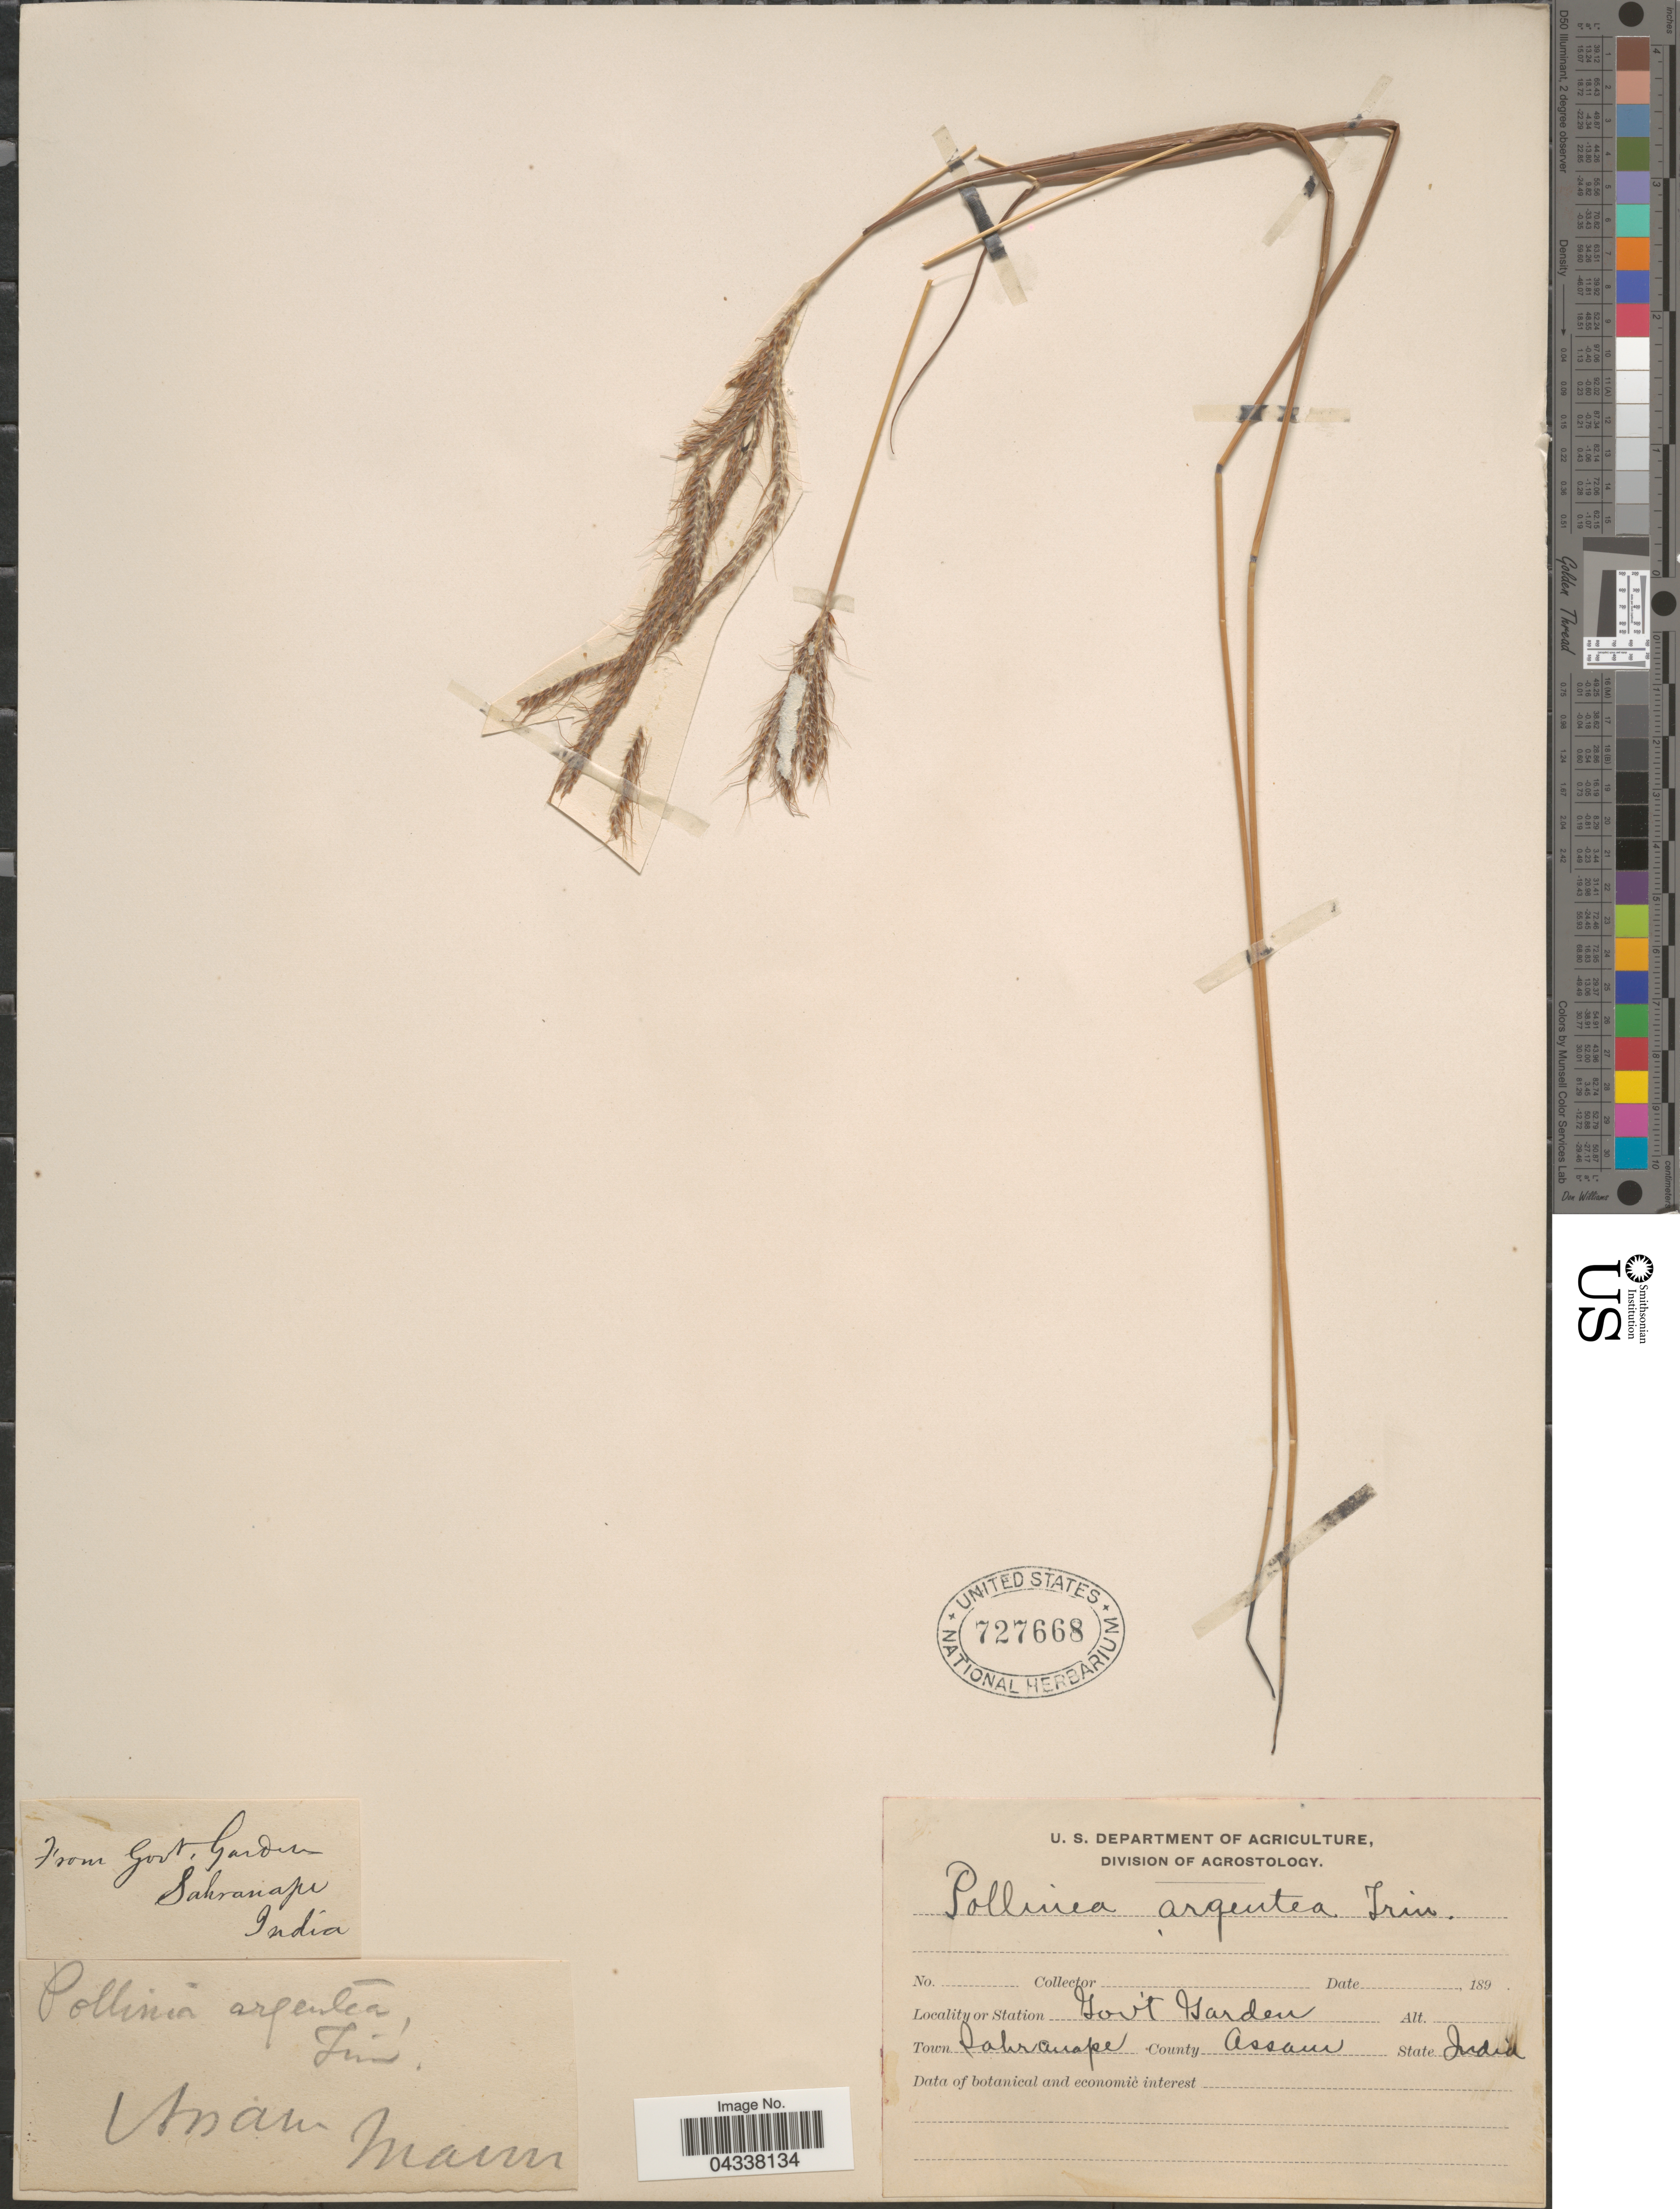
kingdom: Plantae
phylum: Tracheophyta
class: Liliopsida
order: Poales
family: Poaceae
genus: Pseudopogonatherum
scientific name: Pseudopogonatherum trispicatum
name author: (Schult.) Ohwi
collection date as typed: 189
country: India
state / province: Assam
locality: Station Govt. Garden. Town Sahranape. County Assam.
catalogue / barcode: US 727668